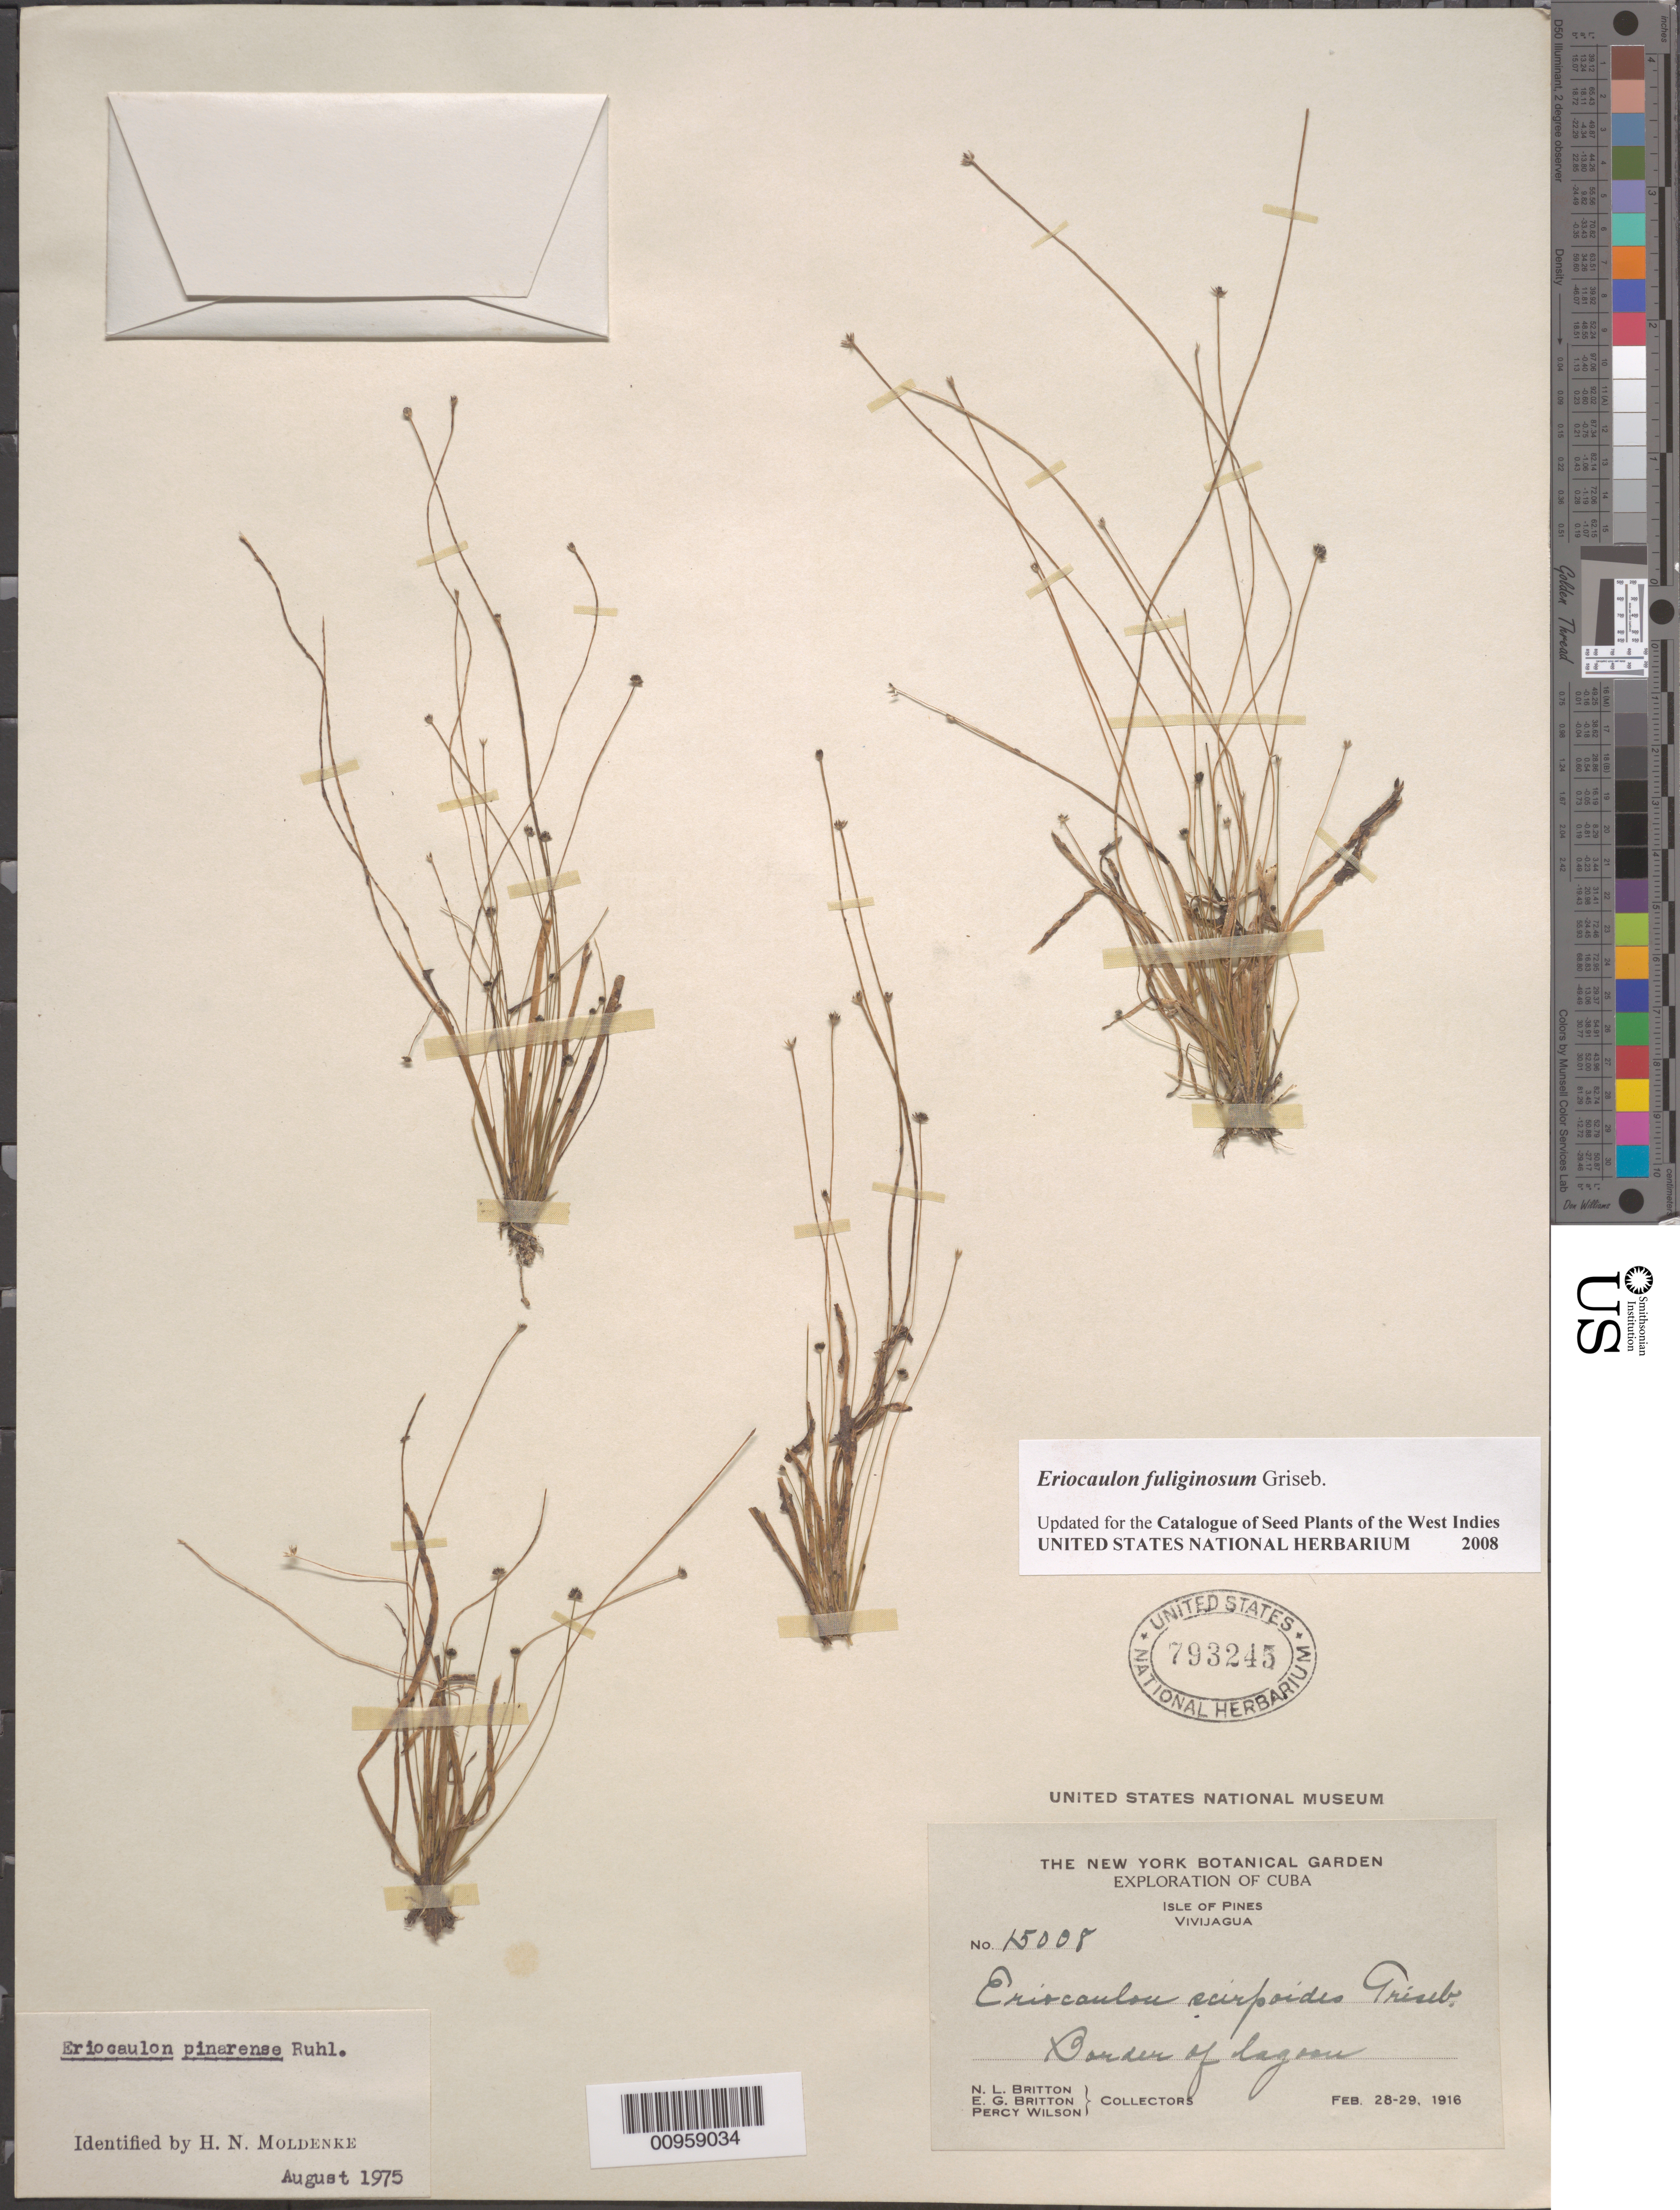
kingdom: Plantae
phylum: Tracheophyta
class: Liliopsida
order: Poales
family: Eriocaulaceae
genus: Eriocaulon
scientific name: Eriocaulon fuliginosum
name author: C. Wright ex Griseb.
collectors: N. Britton, E. G. Britton & P. Wilson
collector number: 15008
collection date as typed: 28 Feb 1916 to 29 Feb 1916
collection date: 1916-02-28/1916-02-29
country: Cuba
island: Isla de la Juventud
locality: Vivijagua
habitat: Border of lagoon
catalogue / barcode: US 793245